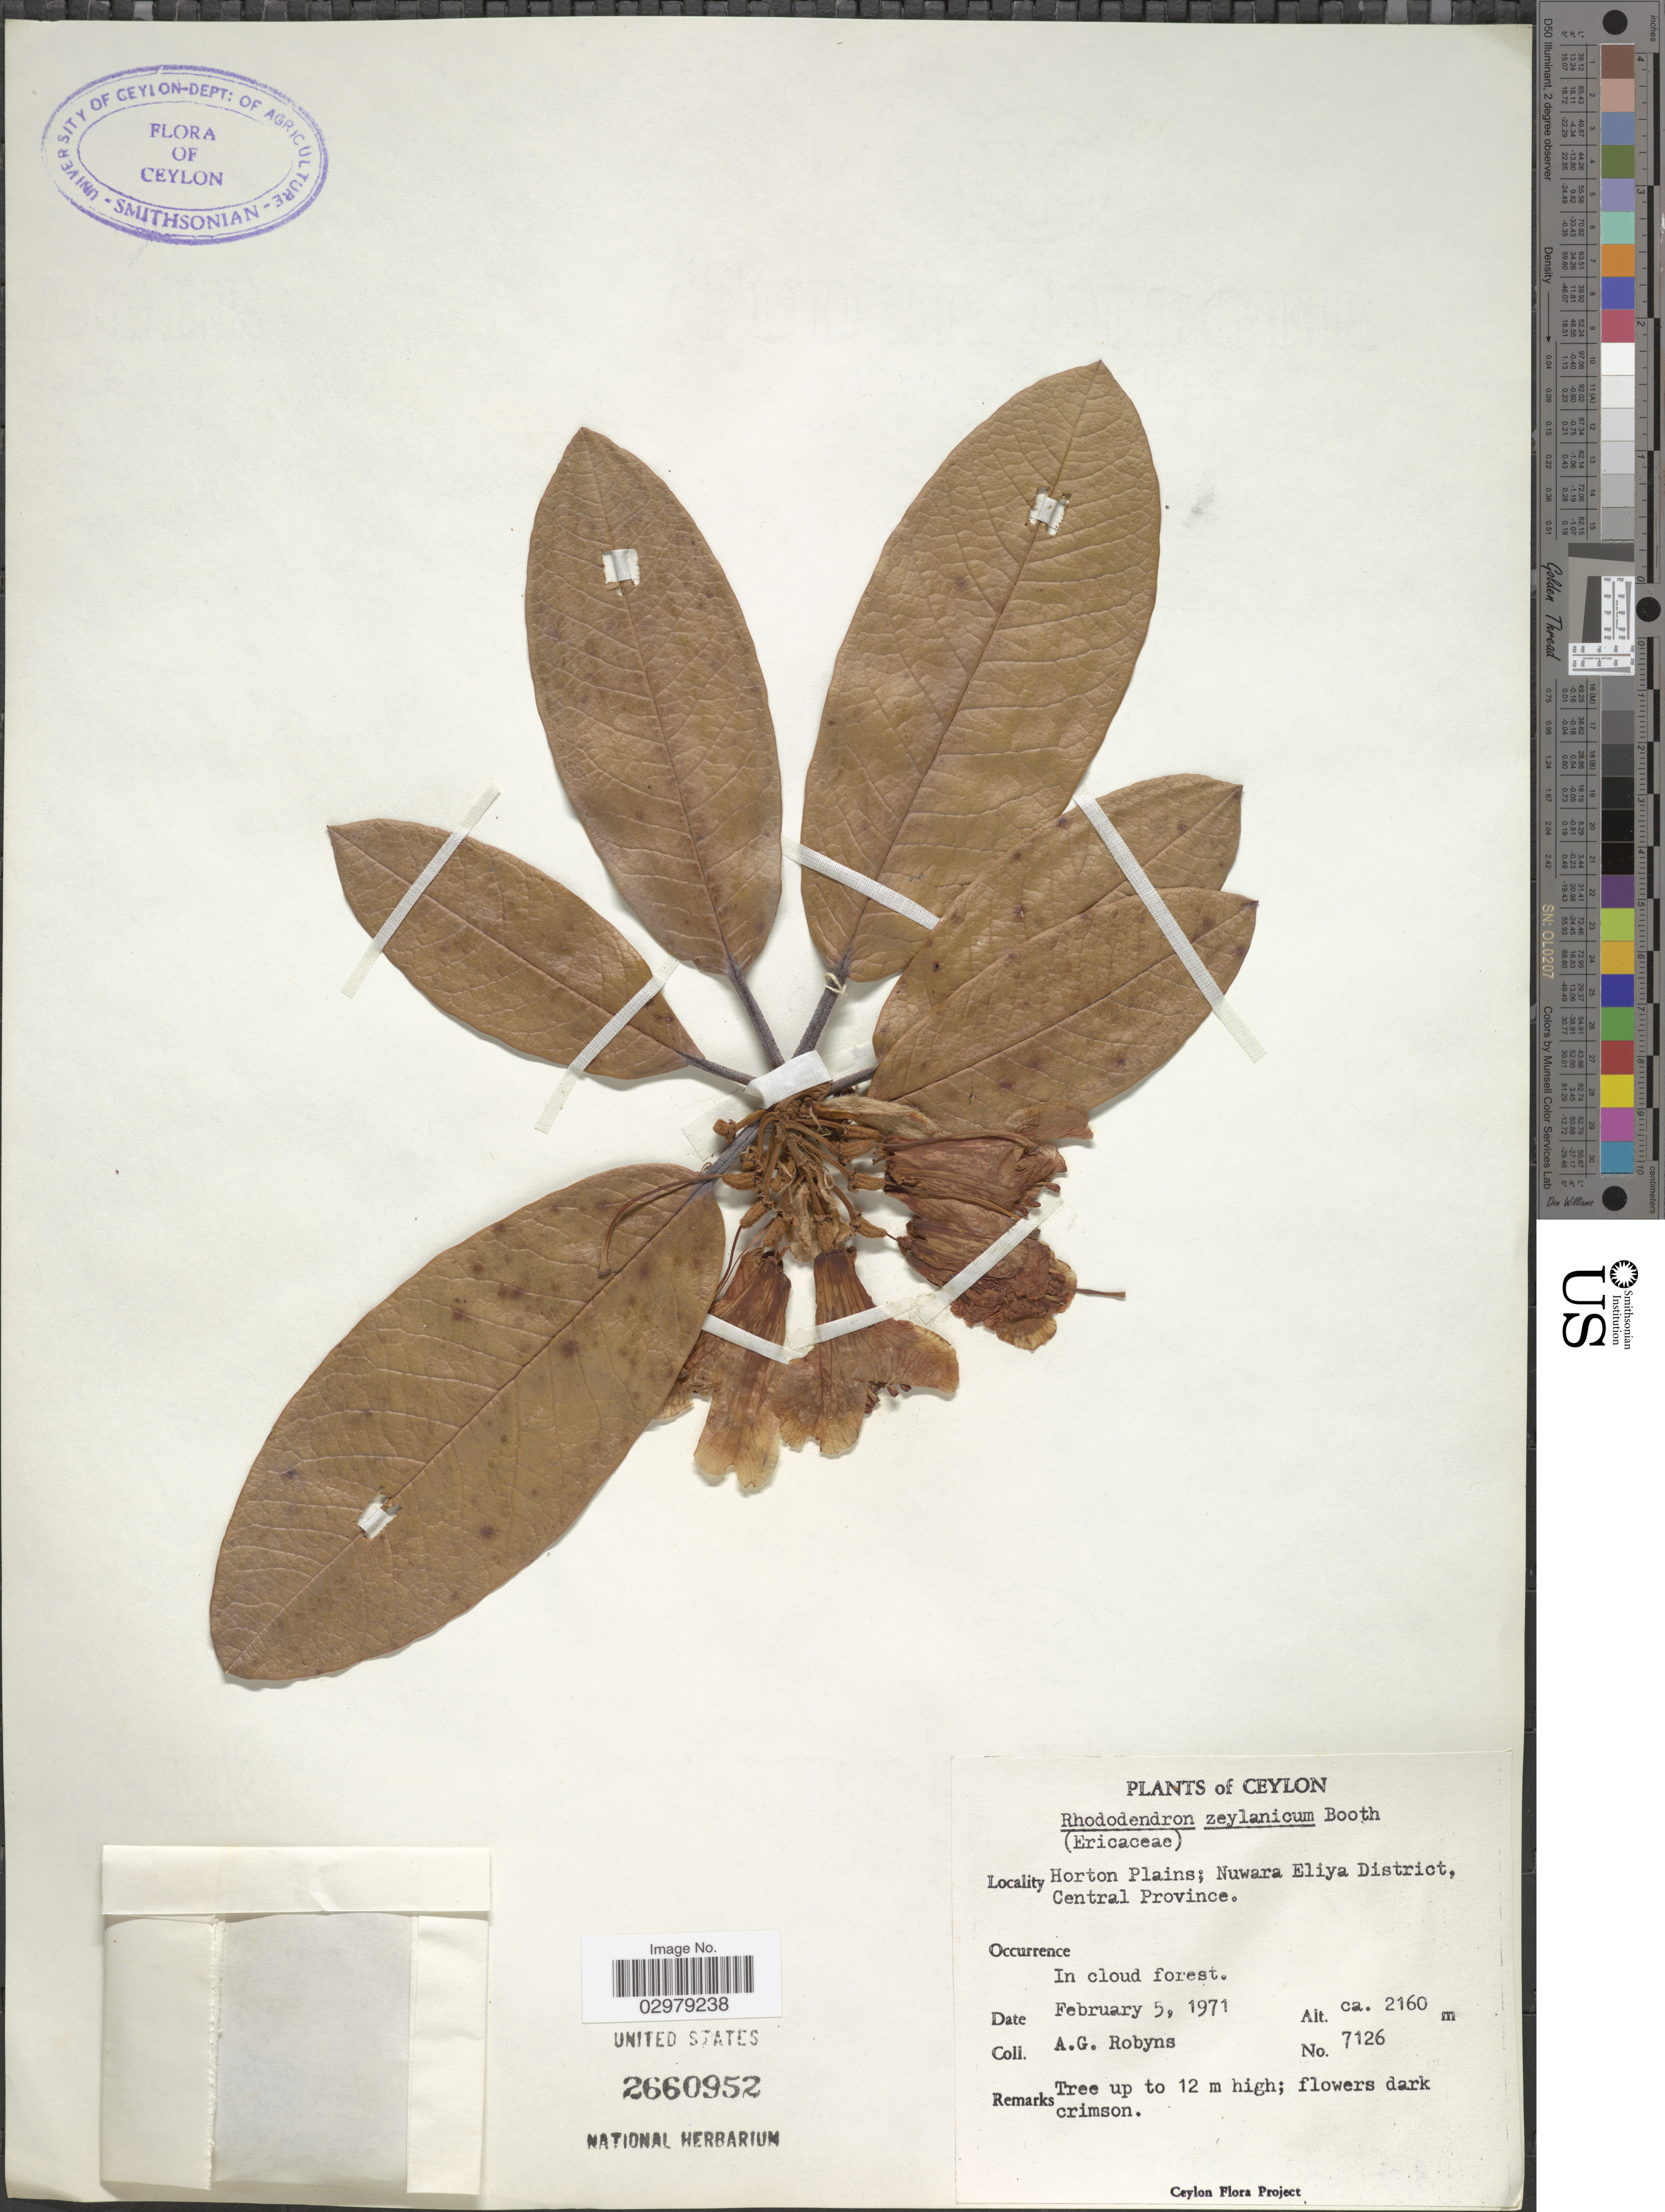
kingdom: Plantae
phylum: Tracheophyta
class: Magnoliopsida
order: Ericales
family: Ericaceae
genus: Rhododendron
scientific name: Rhododendron zeylanicum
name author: Booth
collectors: A. Robyns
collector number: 7126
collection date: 1971-02-05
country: Sri Lanka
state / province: Central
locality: Ceylon. Horton Plains; Nuwara Eliya District.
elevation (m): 2160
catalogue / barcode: US 2660952